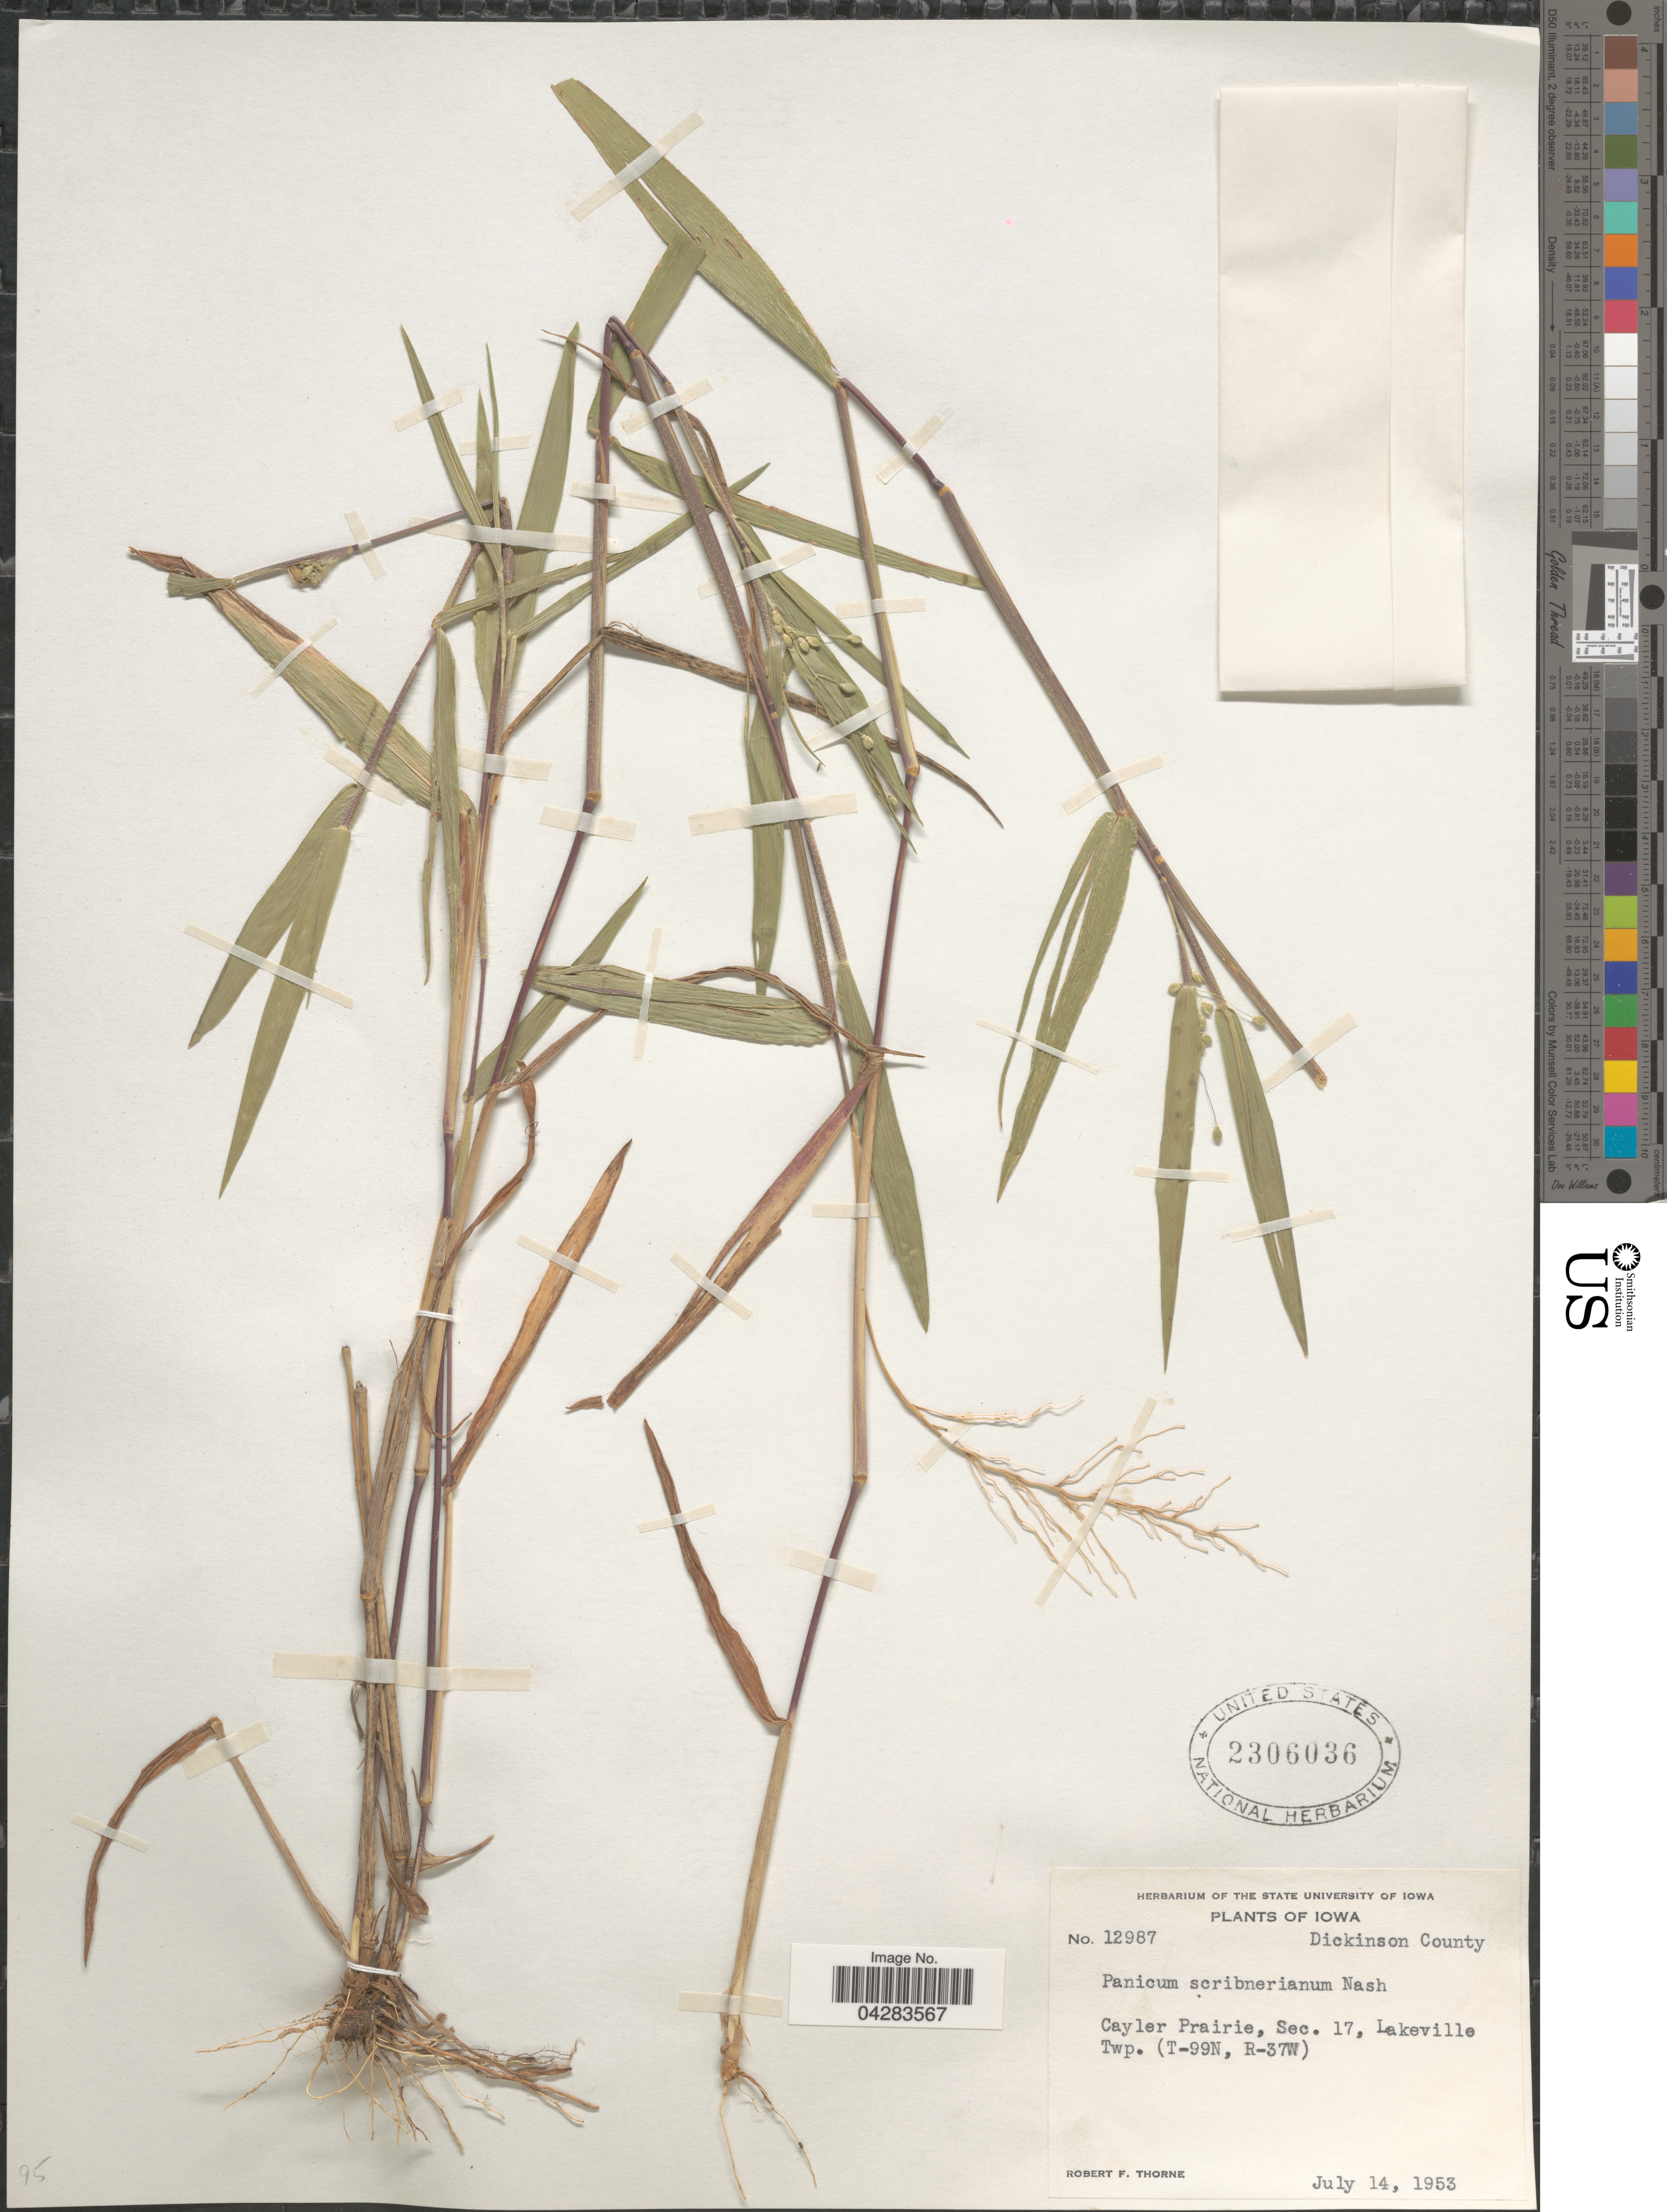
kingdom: Plantae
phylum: Tracheophyta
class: Liliopsida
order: Poales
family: Poaceae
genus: Dichanthelium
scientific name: Dichanthelium oligosanthes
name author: (Schult.) Gould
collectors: R. F. Thorne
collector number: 12987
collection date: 1953-07-14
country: United States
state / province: Iowa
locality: Dickinson County. Cayler Prairie, Sec. 17, Lakeville Twp. (T-99N, R-37W).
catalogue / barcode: US 2306036